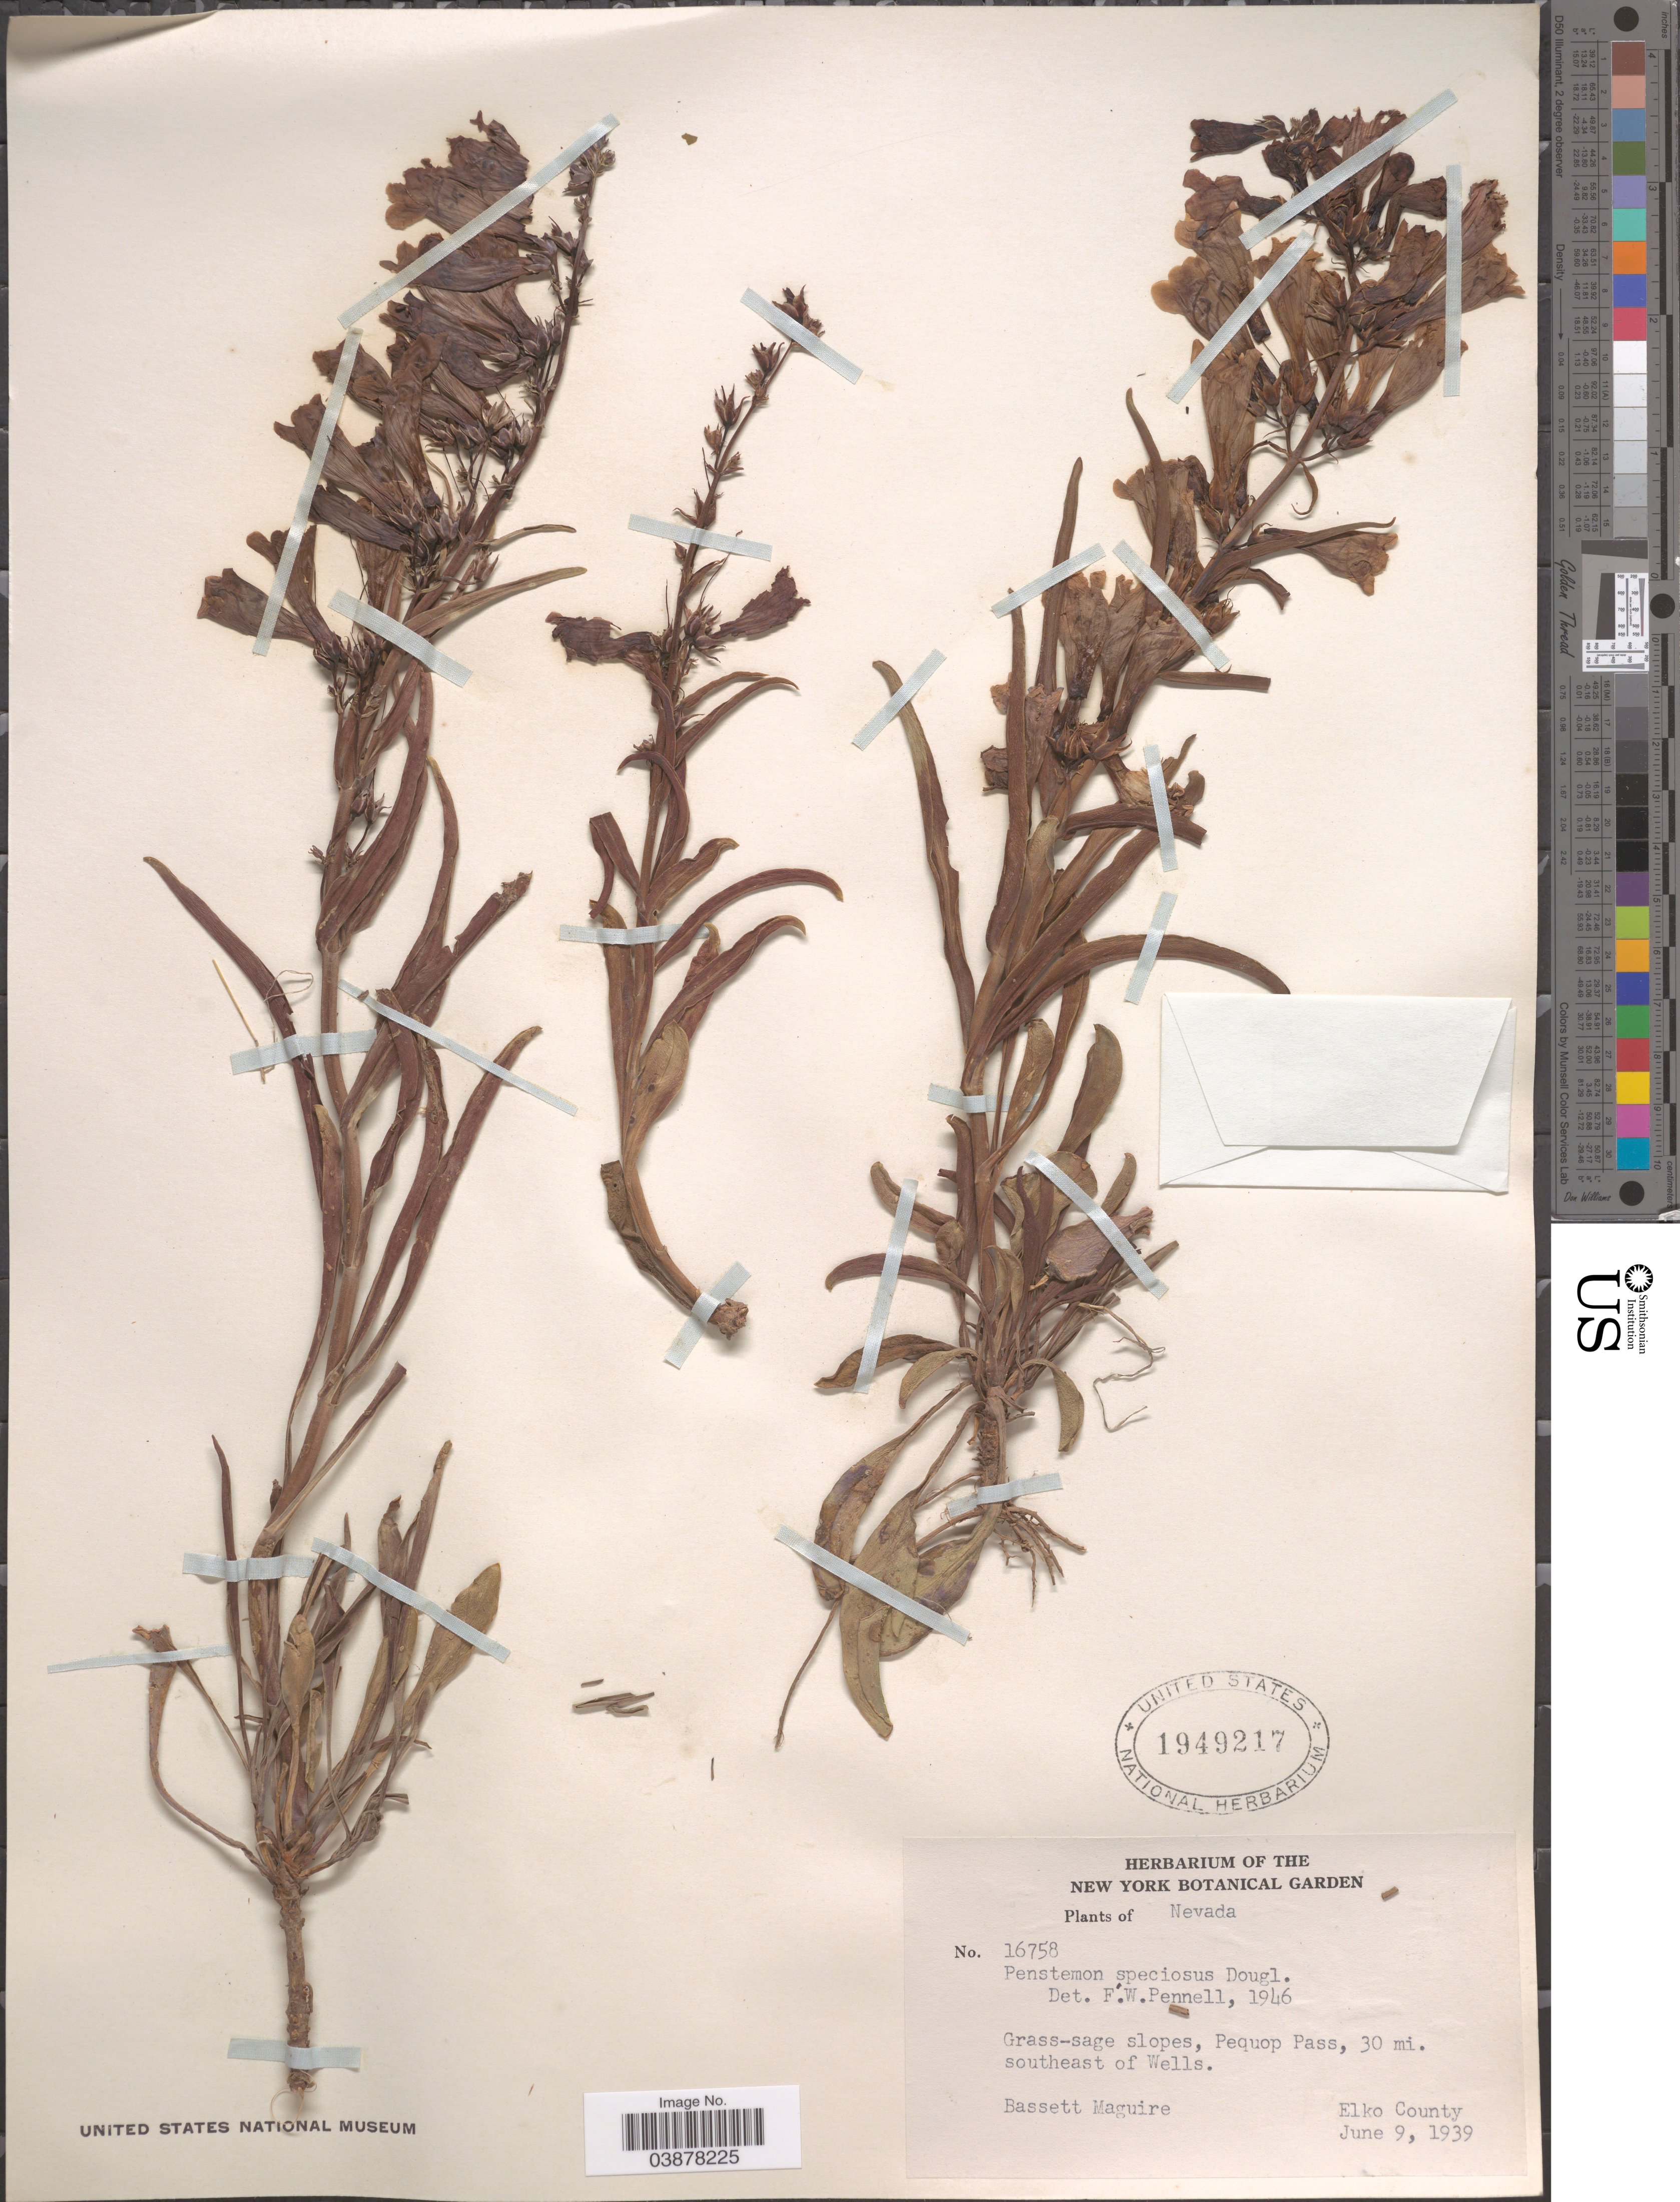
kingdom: Plantae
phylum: Tracheophyta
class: Magnoliopsida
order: Lamiales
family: Plantaginaceae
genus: Penstemon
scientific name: Penstemon speciosus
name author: Douglas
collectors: B. Maguire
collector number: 16758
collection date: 1939-06-09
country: United States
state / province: Nevada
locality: Pequop Pass, 30 mi. southeast of Wells. Elko County.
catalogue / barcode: US 1949217